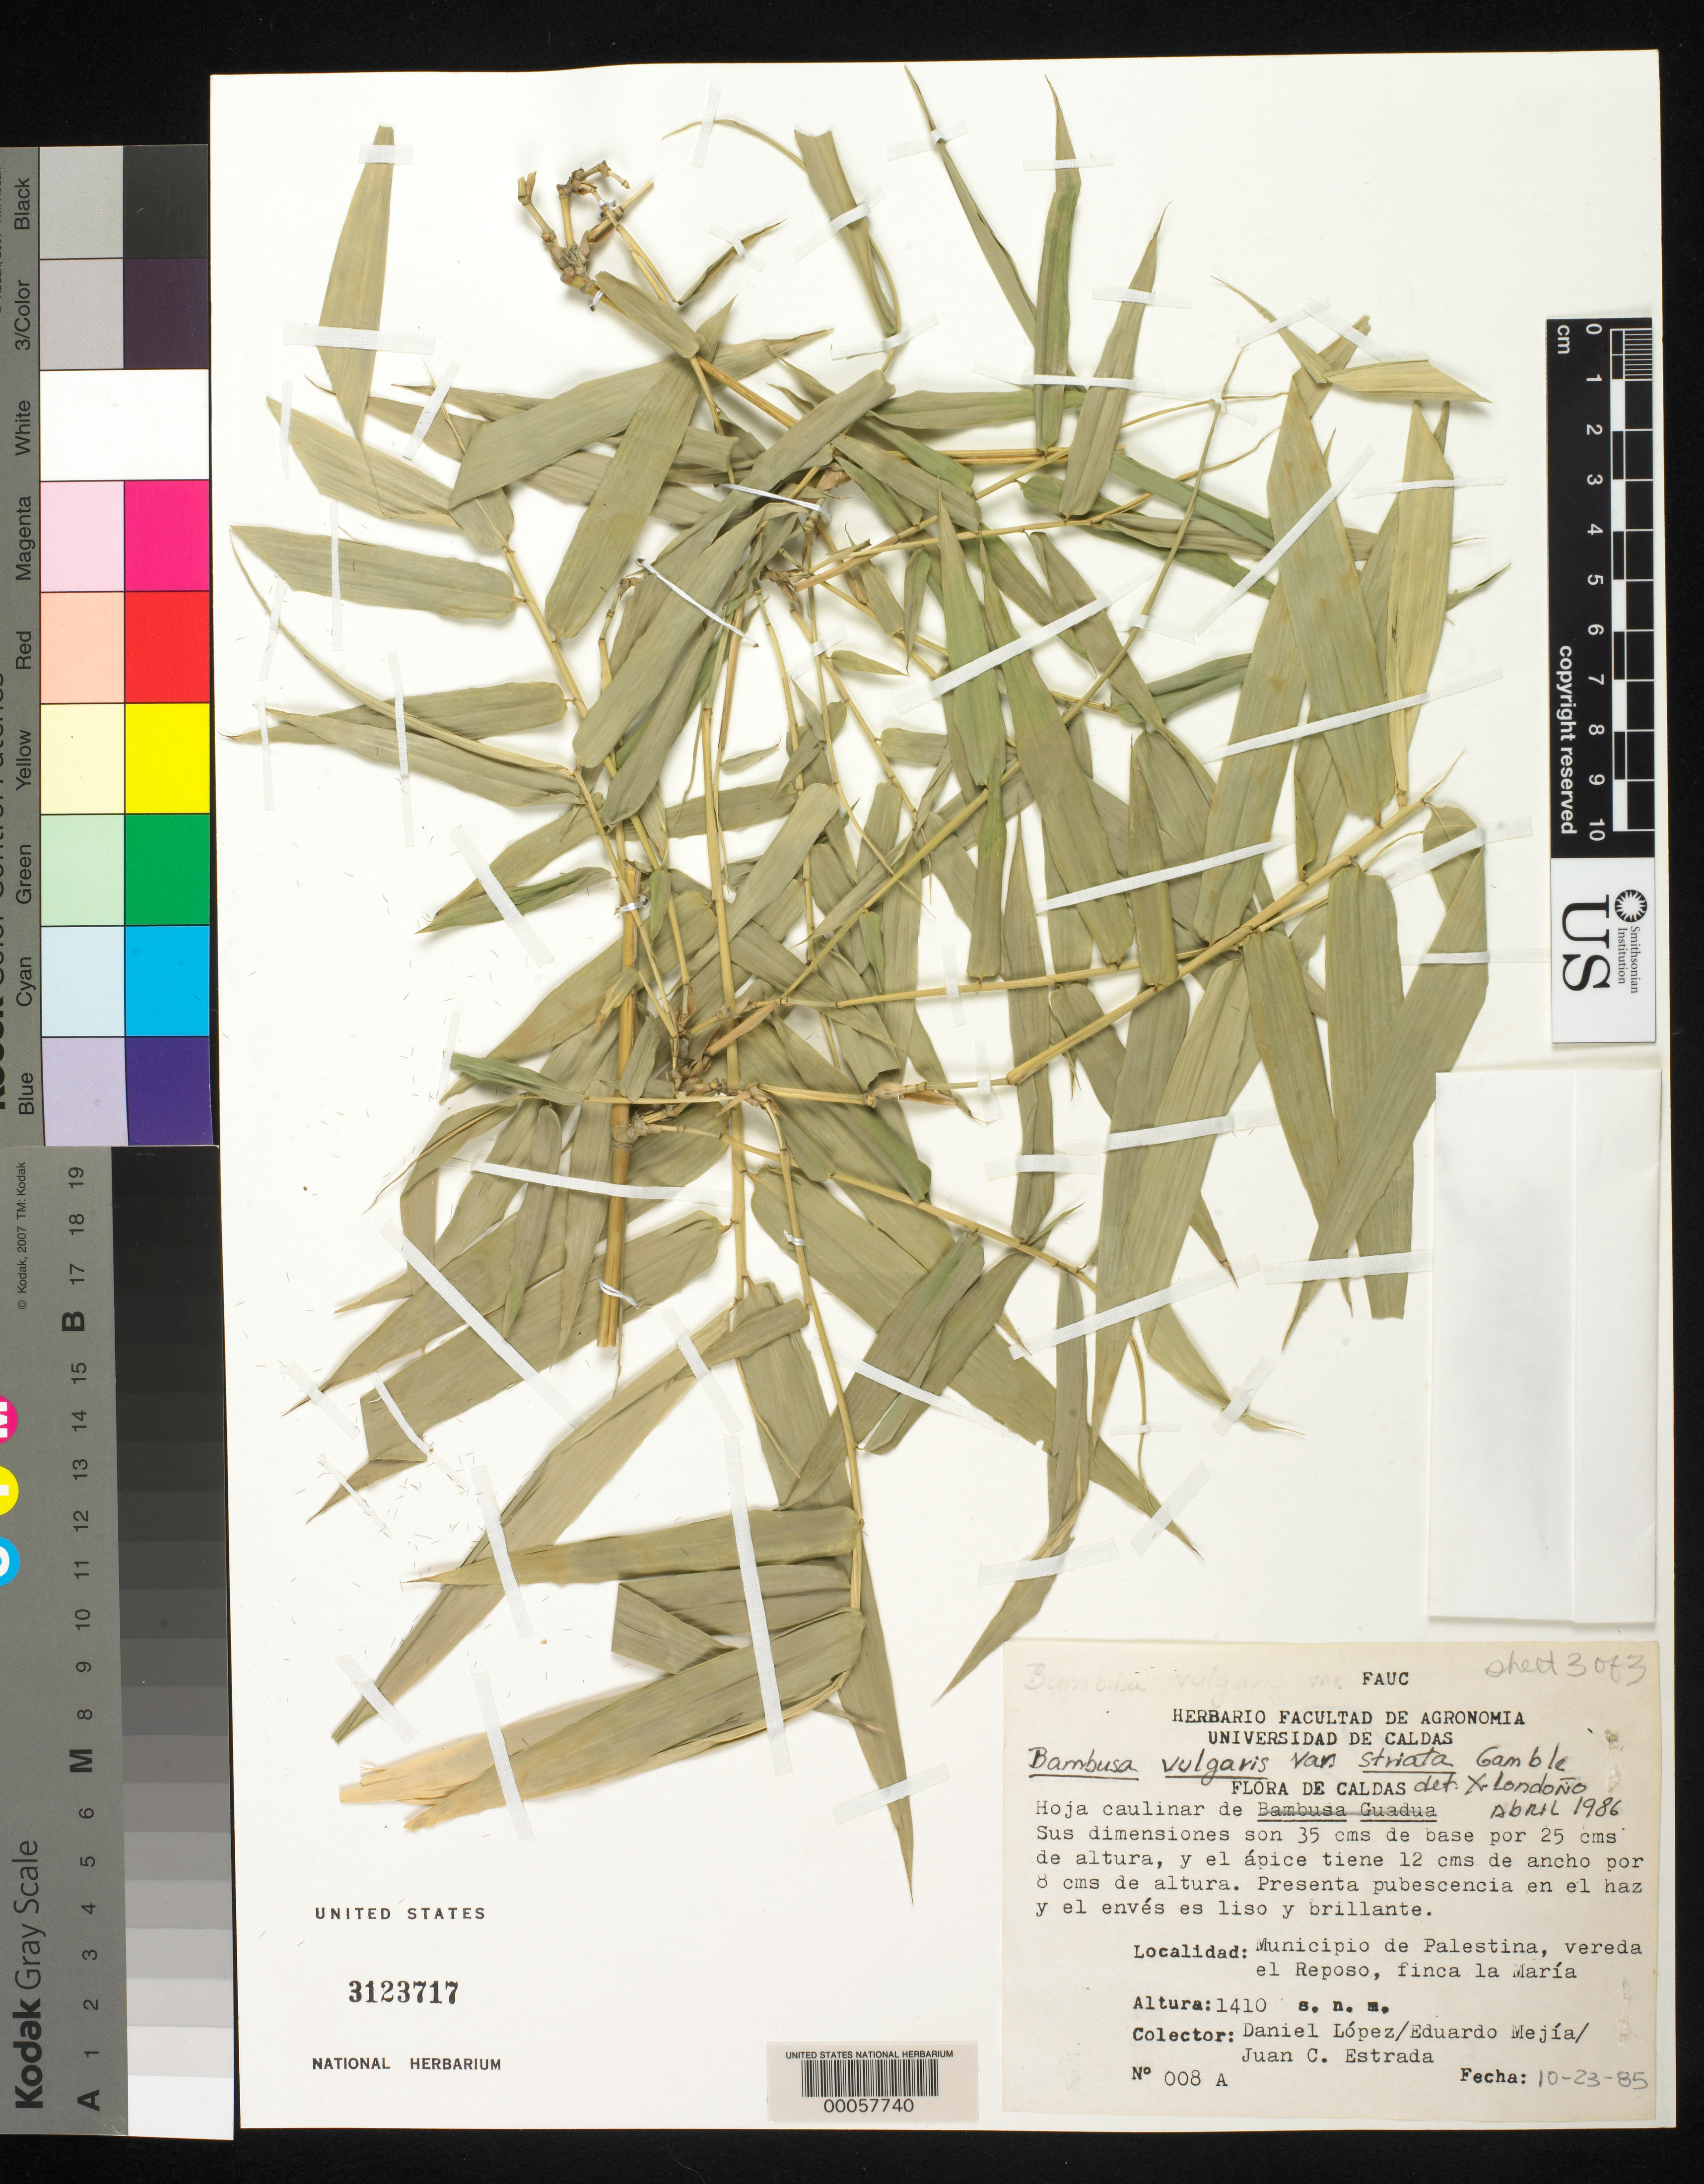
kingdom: Plantae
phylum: Tracheophyta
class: Liliopsida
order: Poales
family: Poaceae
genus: Bambusa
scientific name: Bambusa vulgaris var. striata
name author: (Lodd. ex Lindl.) Gamble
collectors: D. Lopez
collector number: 008 A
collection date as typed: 23 Oct 1985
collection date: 1985-10-23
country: Colombia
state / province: Caldas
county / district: Palestina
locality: Municipio of Palestina, El Reposo Trail, Finca la Maria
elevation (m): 1410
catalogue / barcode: US 3123717